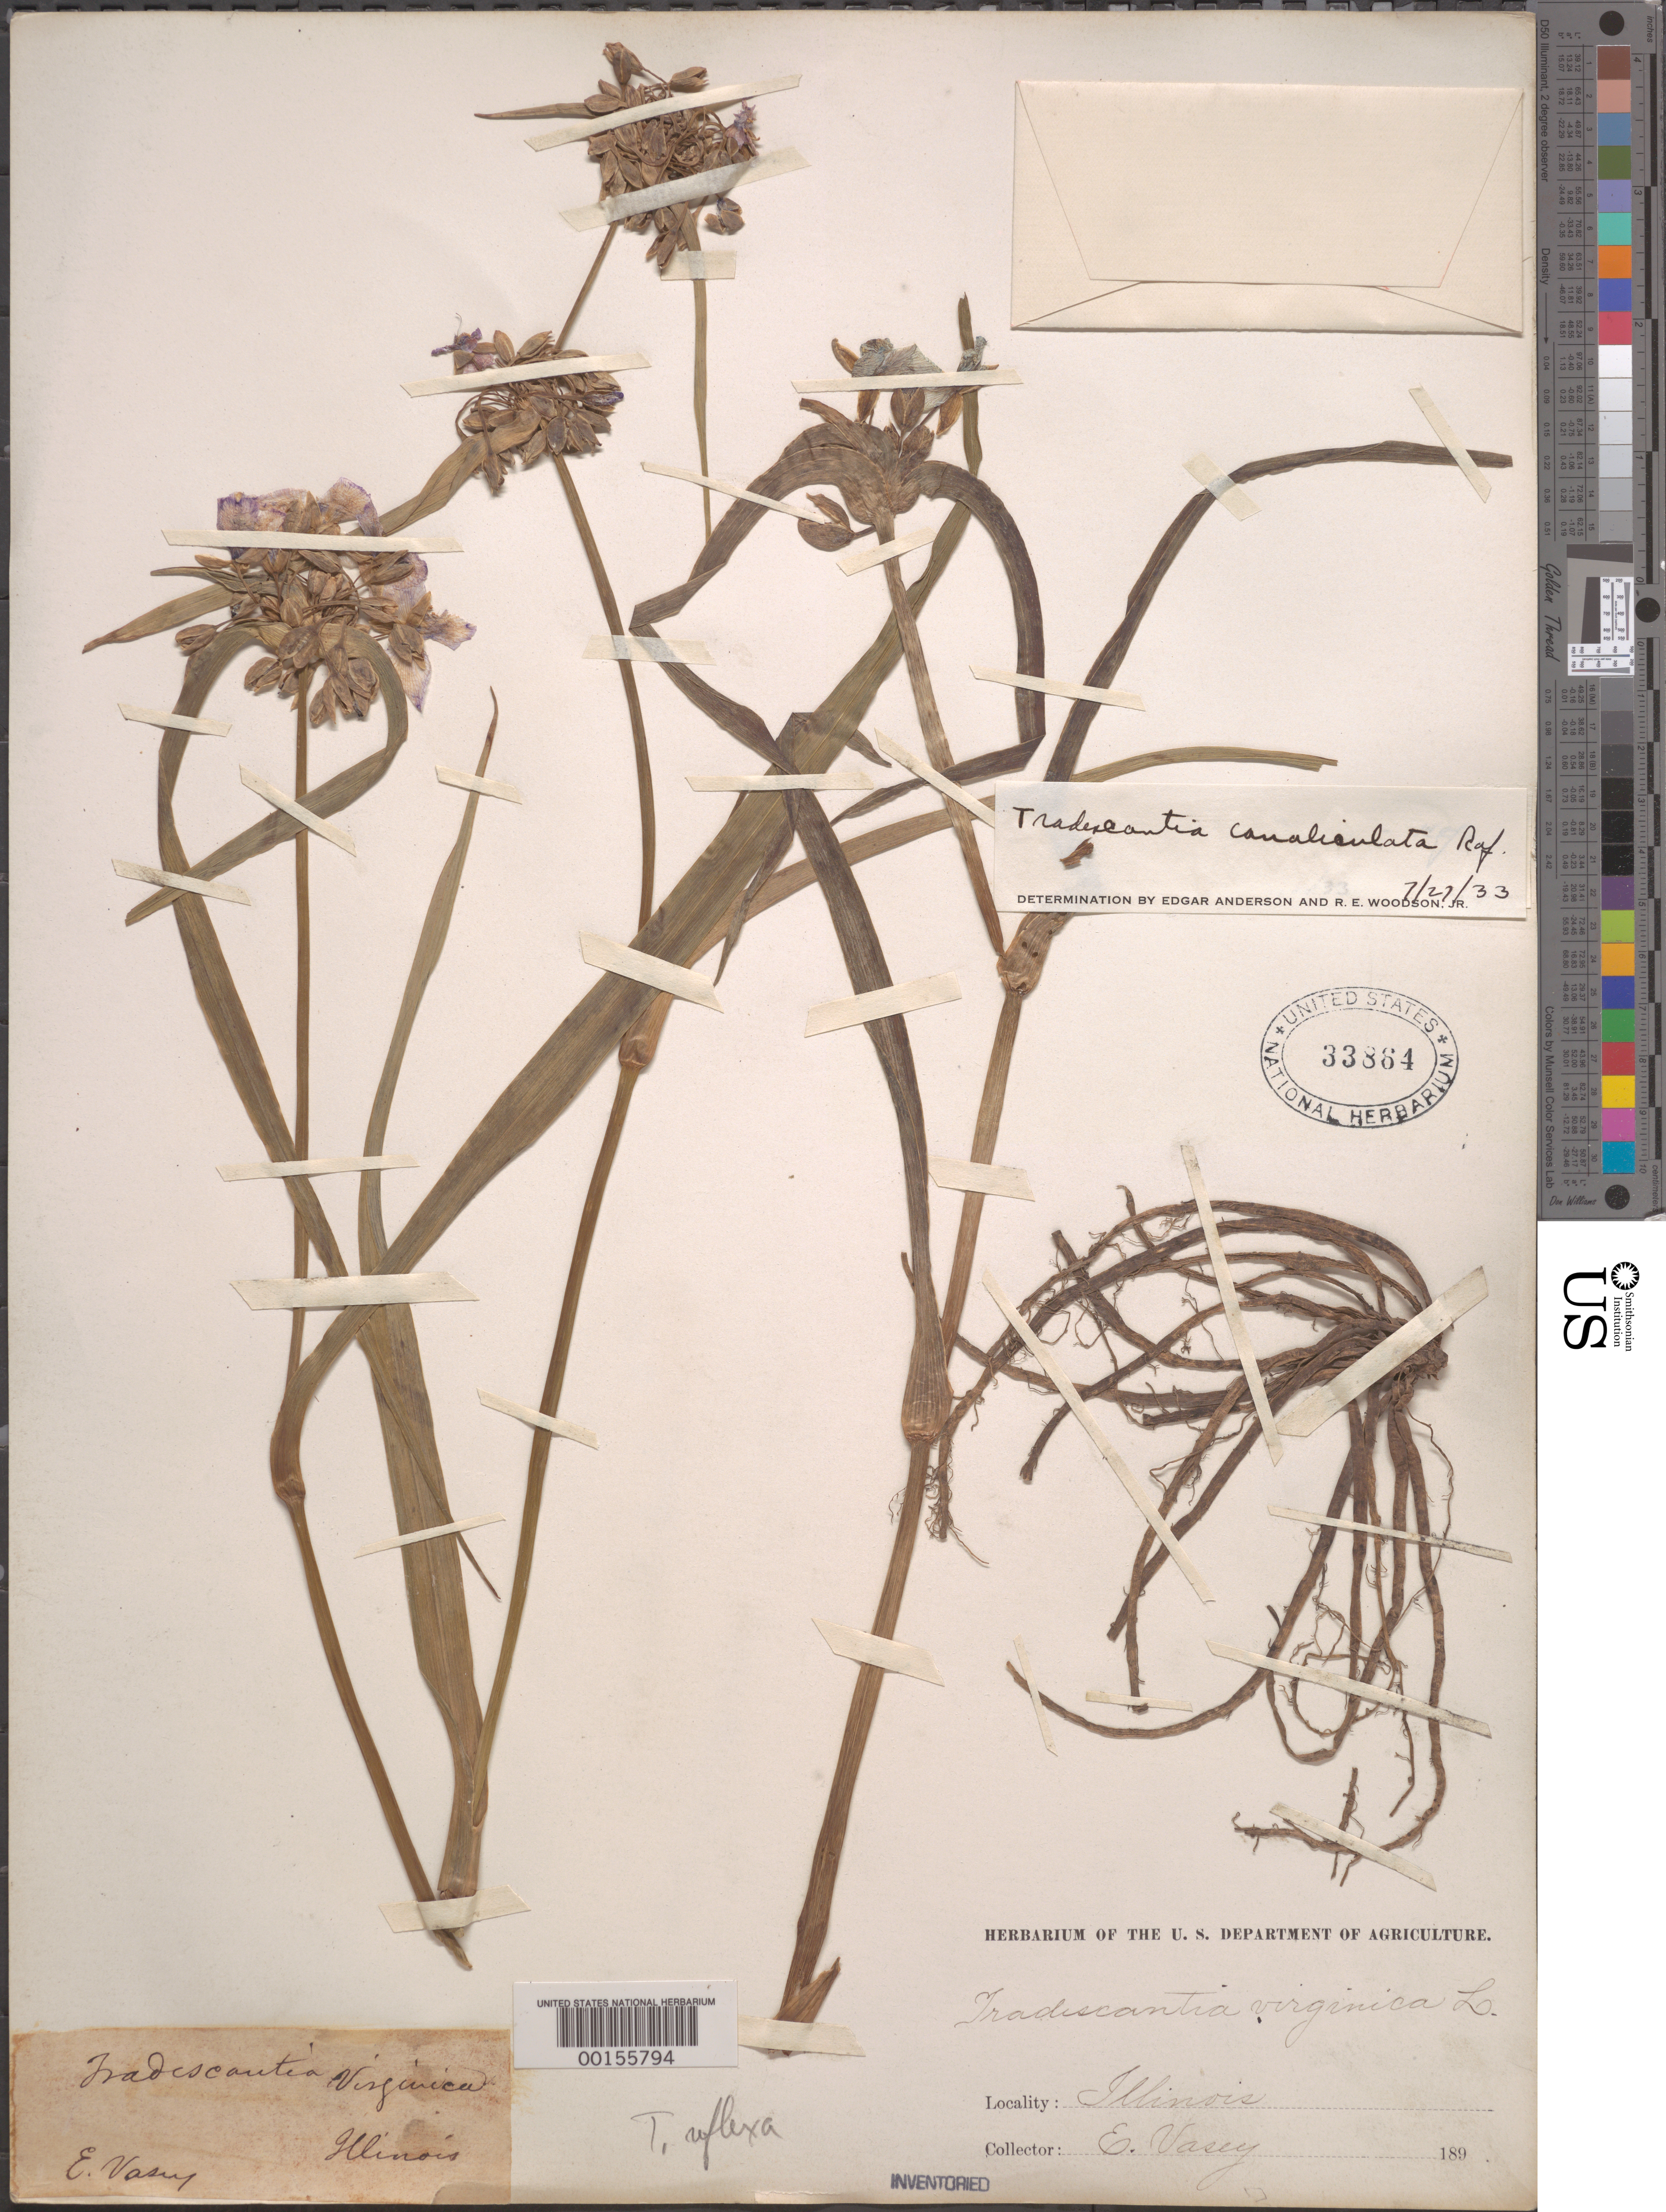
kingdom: Plantae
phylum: Tracheophyta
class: Liliopsida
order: Commelinales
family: Commelinaceae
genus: Tradescantia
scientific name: Tradescantia ohiensis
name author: Raf.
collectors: G. Vasey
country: United States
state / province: New Mexico / Texas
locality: Western texas to el paso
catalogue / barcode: US 33864